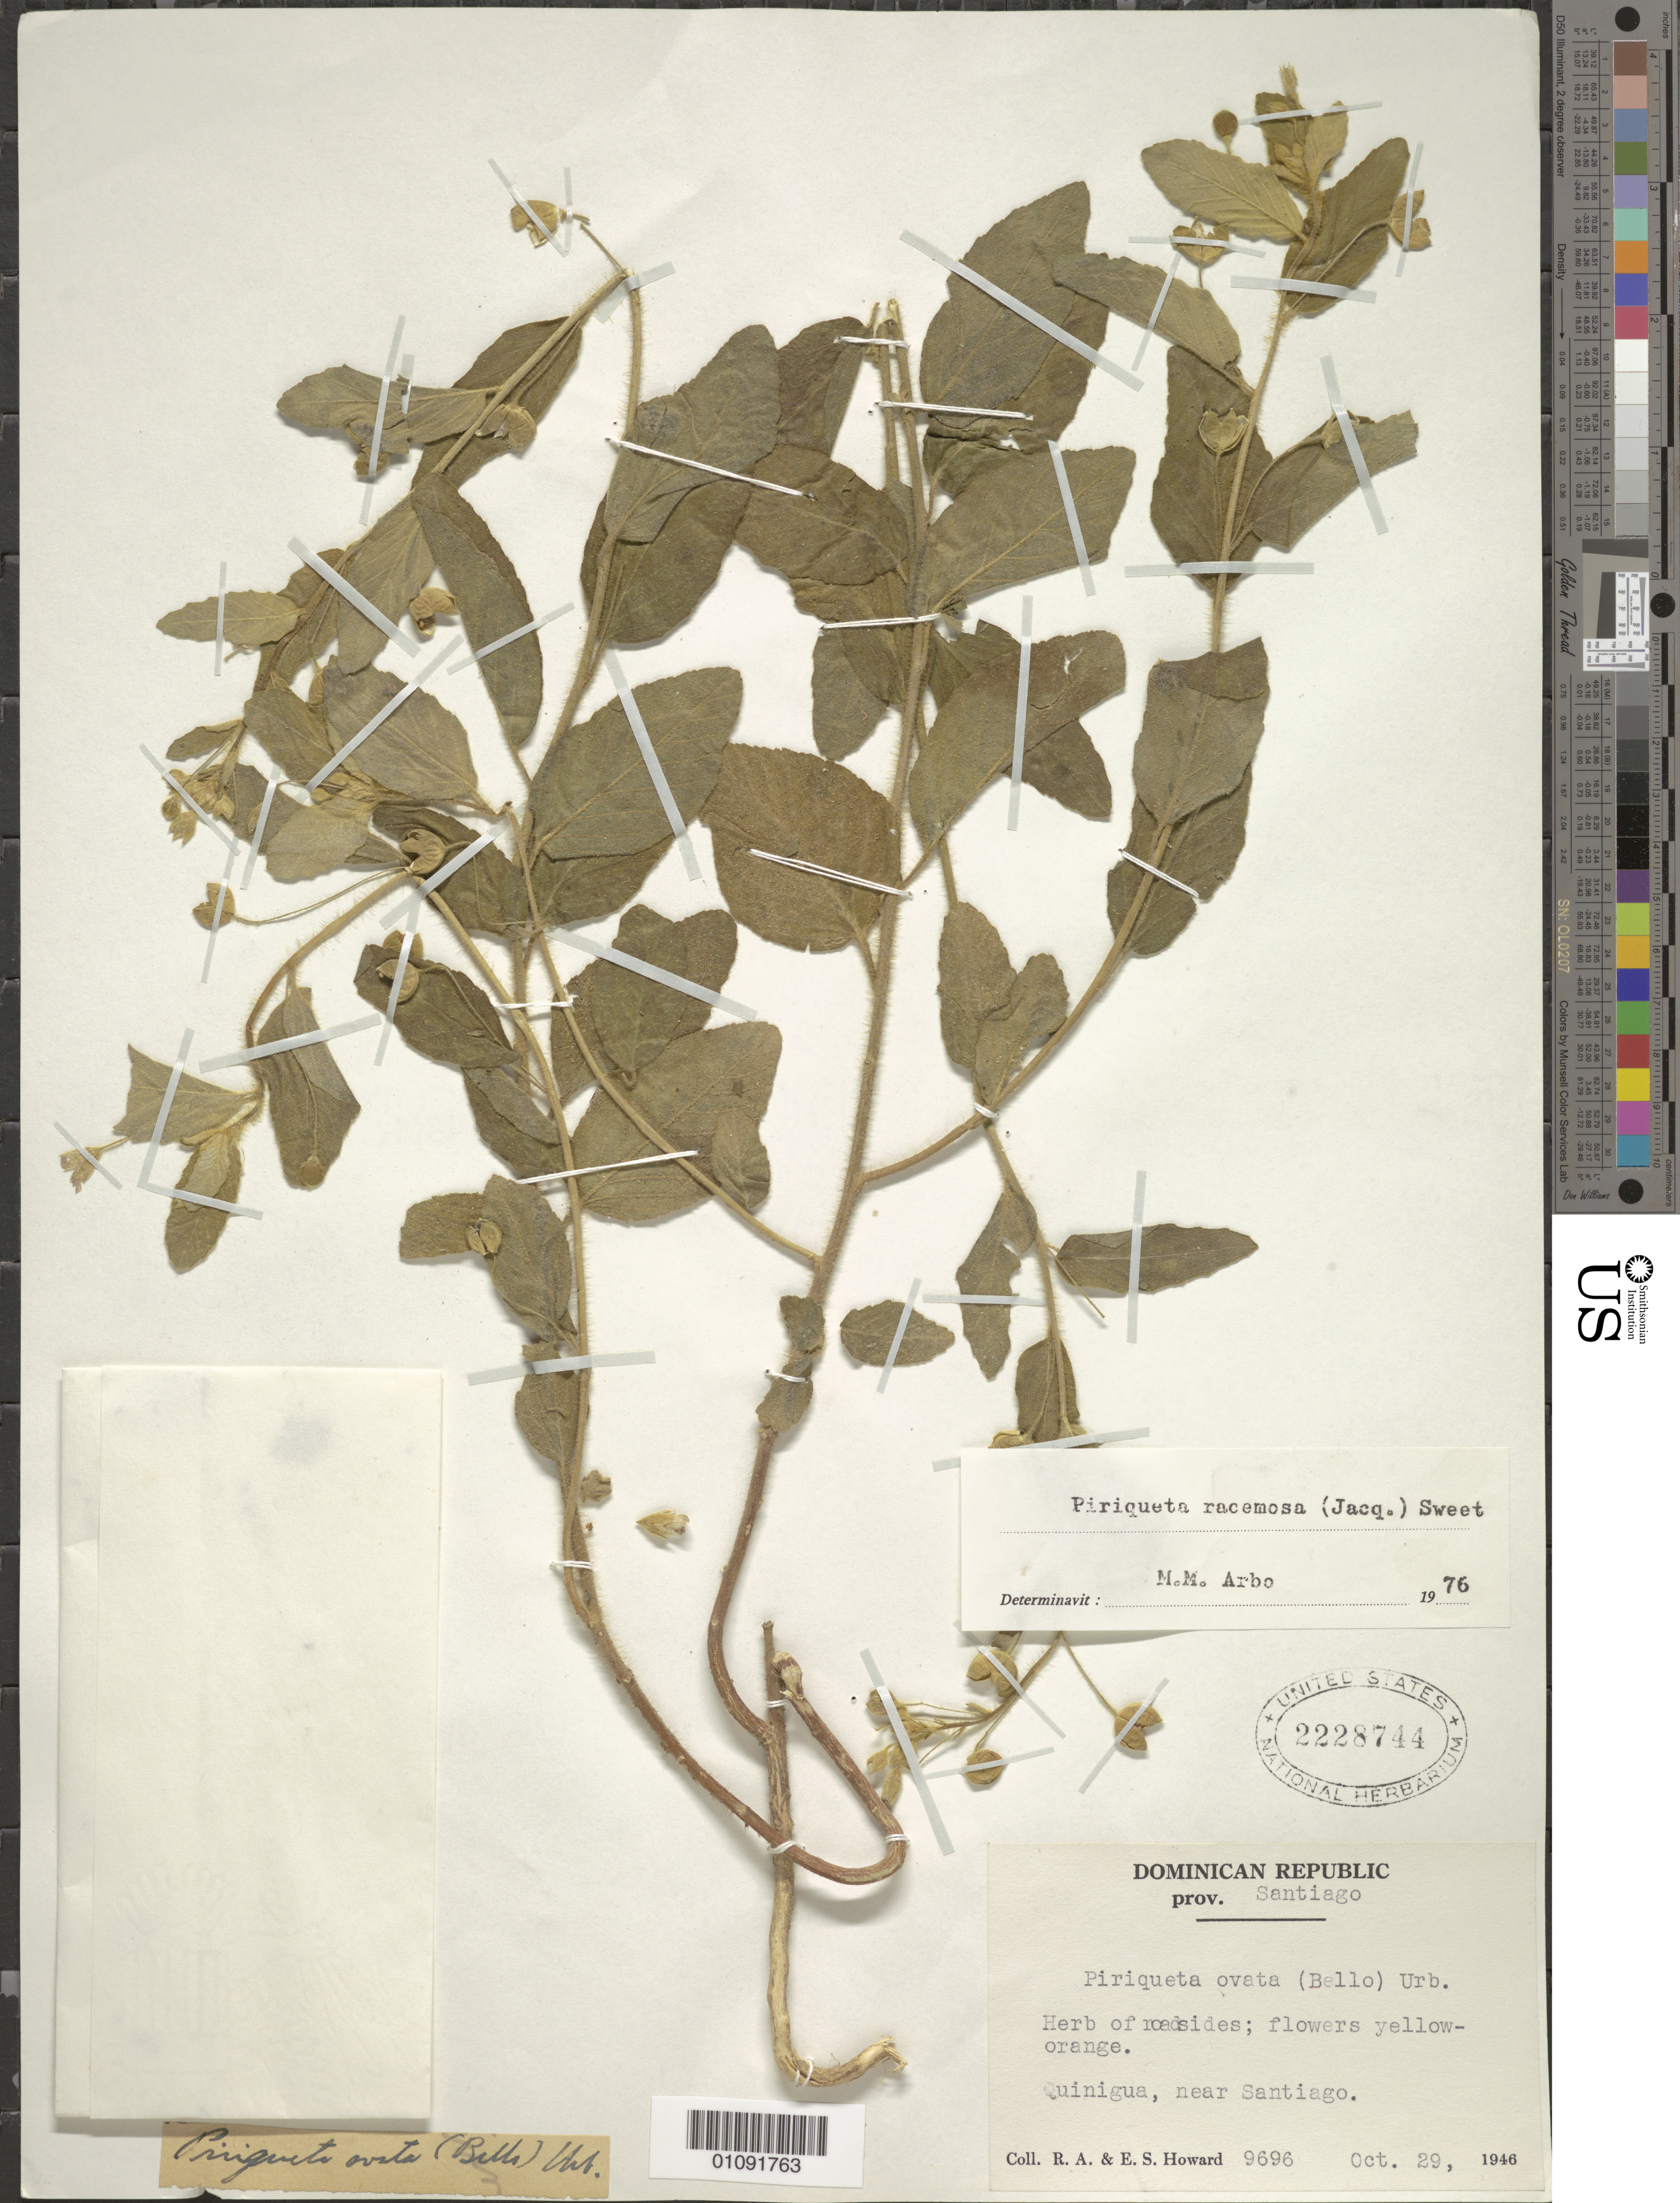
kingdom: Plantae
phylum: Tracheophyta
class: Magnoliopsida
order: Malpighiales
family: Turneraceae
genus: Piriqueta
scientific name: Piriqueta racemosa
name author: (Jacq.) Sweet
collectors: R. A. Howard & E. S. Howard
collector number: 9696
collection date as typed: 29 Oct 1946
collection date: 1946-10-29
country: Dominican Republic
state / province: Santiago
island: Hispaniola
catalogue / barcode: US 2228744